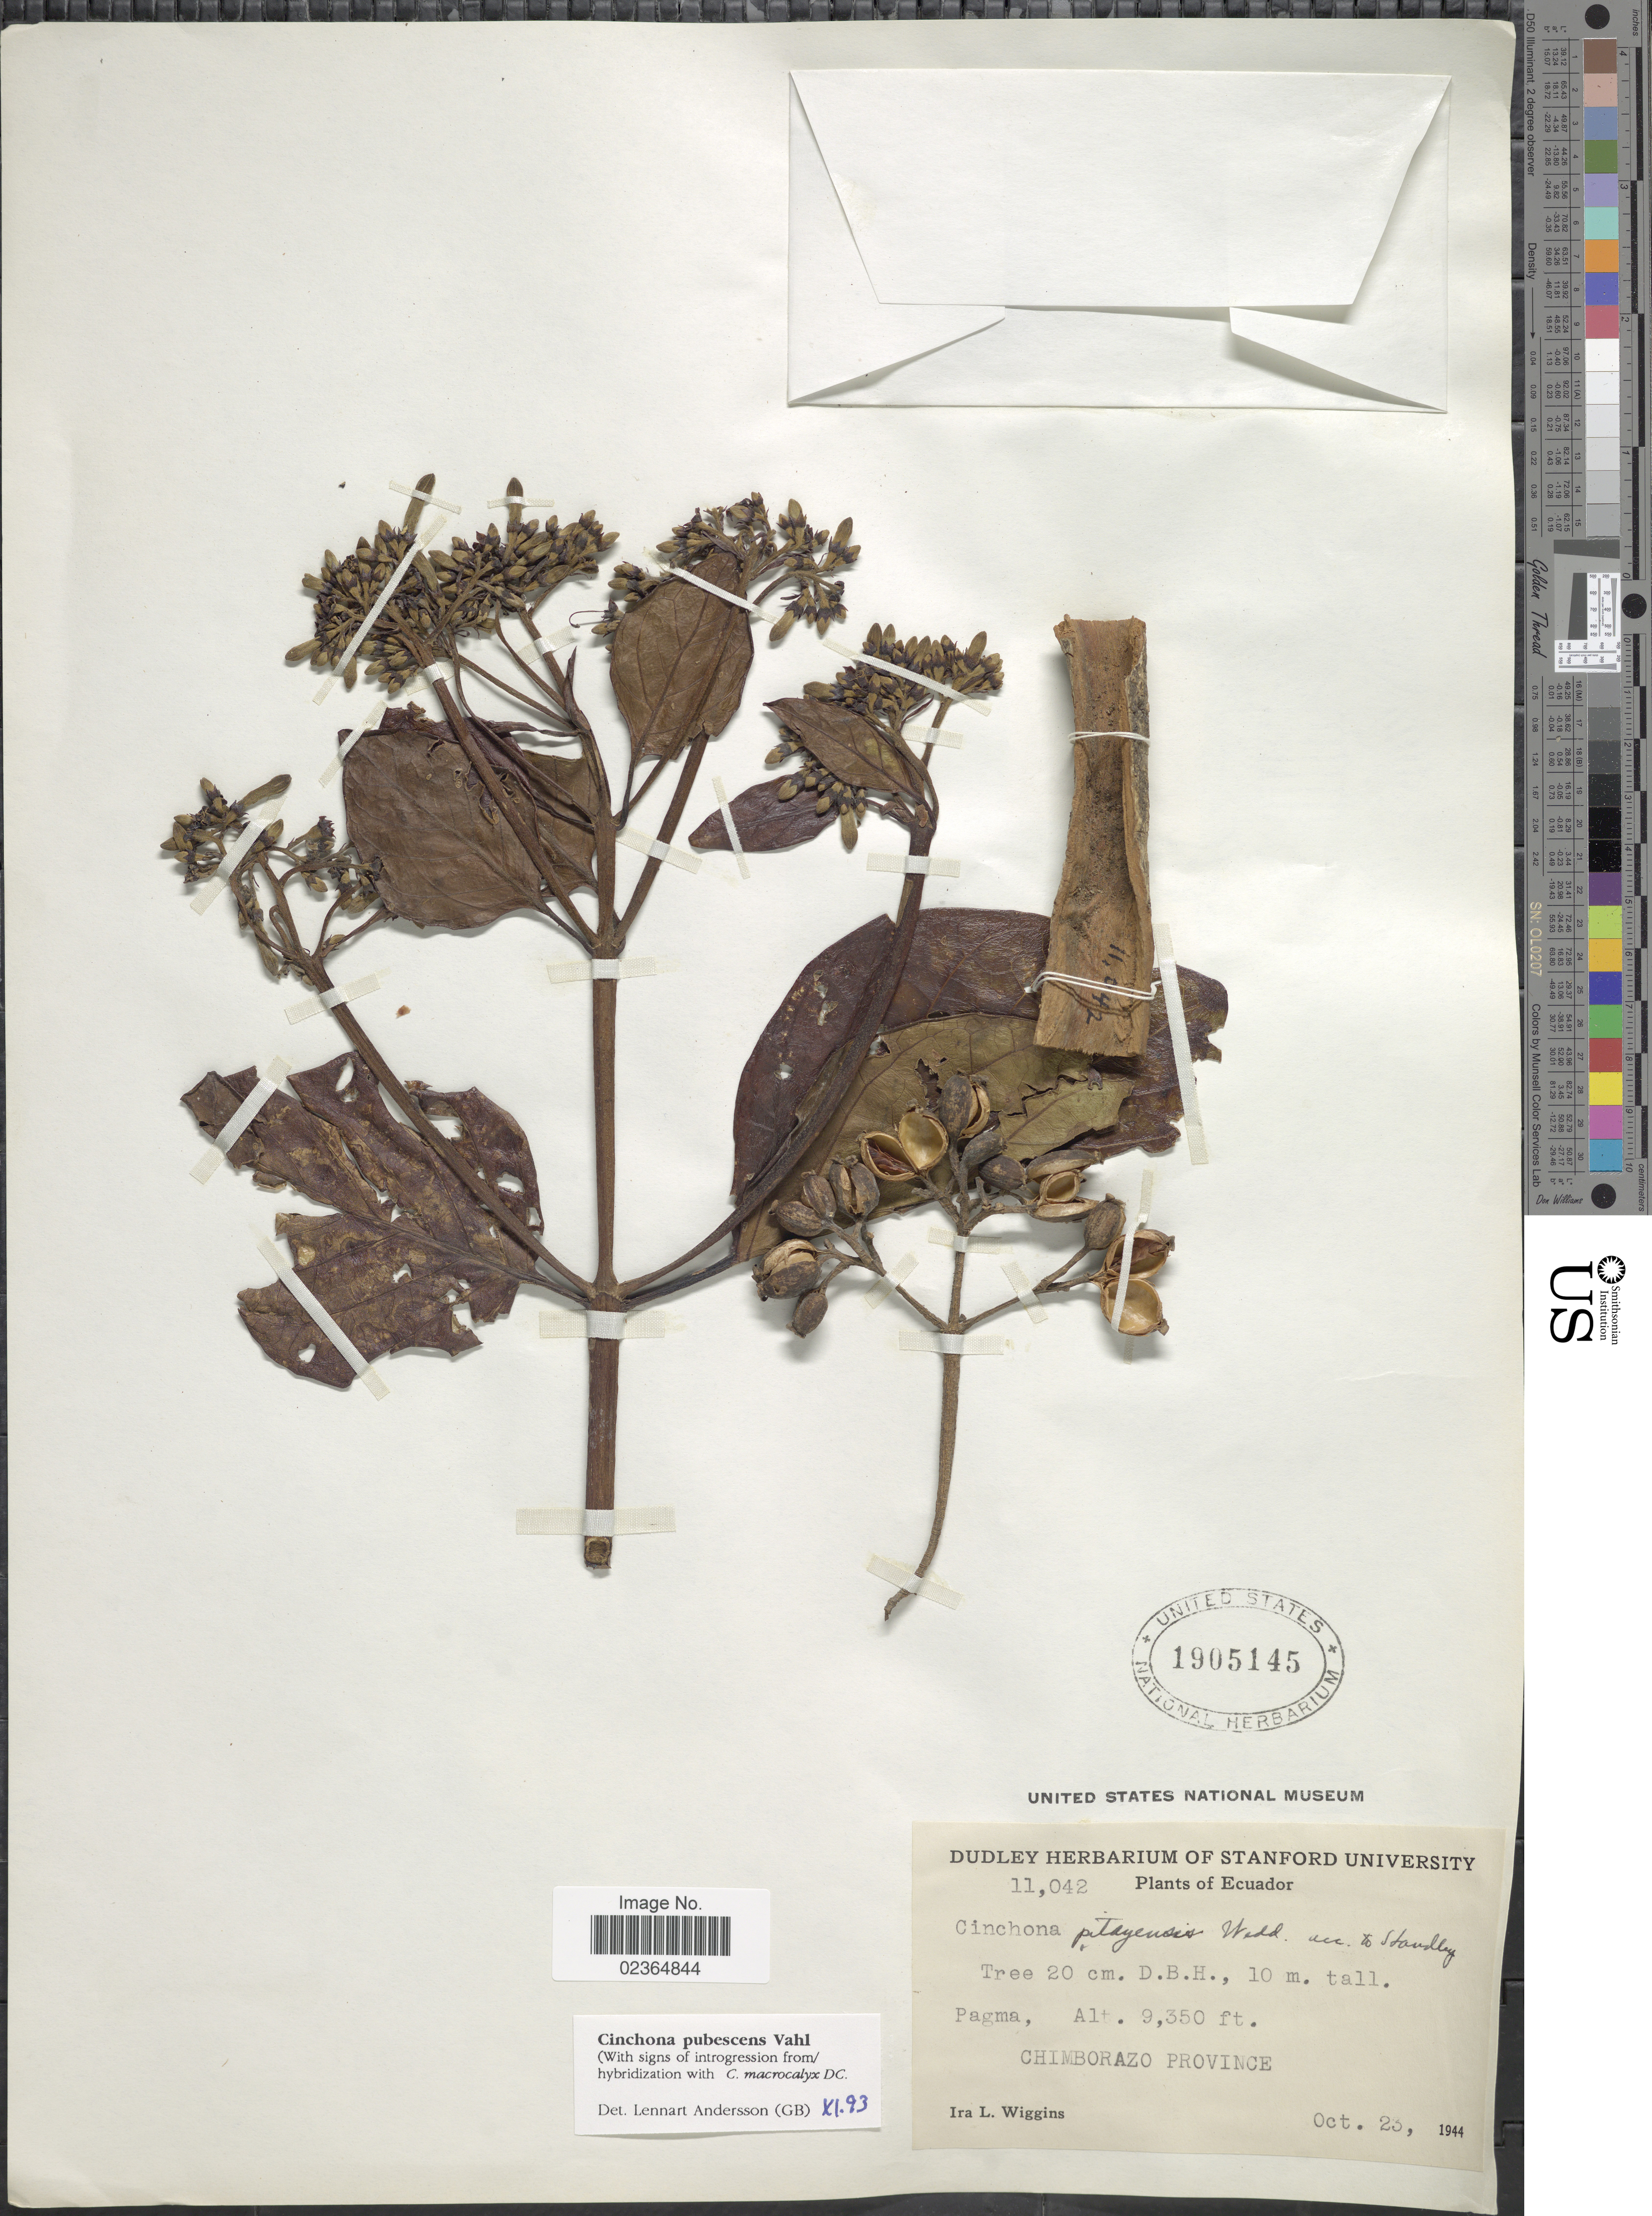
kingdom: Plantae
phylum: Tracheophyta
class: Magnoliopsida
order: Gentianales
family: Rubiaceae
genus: Cinchona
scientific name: Cinchona pubescens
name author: Vahl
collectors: I. L. Wiggins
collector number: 11042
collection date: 1944-10-23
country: Ecuador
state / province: Chimborazo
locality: Pagma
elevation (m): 2850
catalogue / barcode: US 1905145